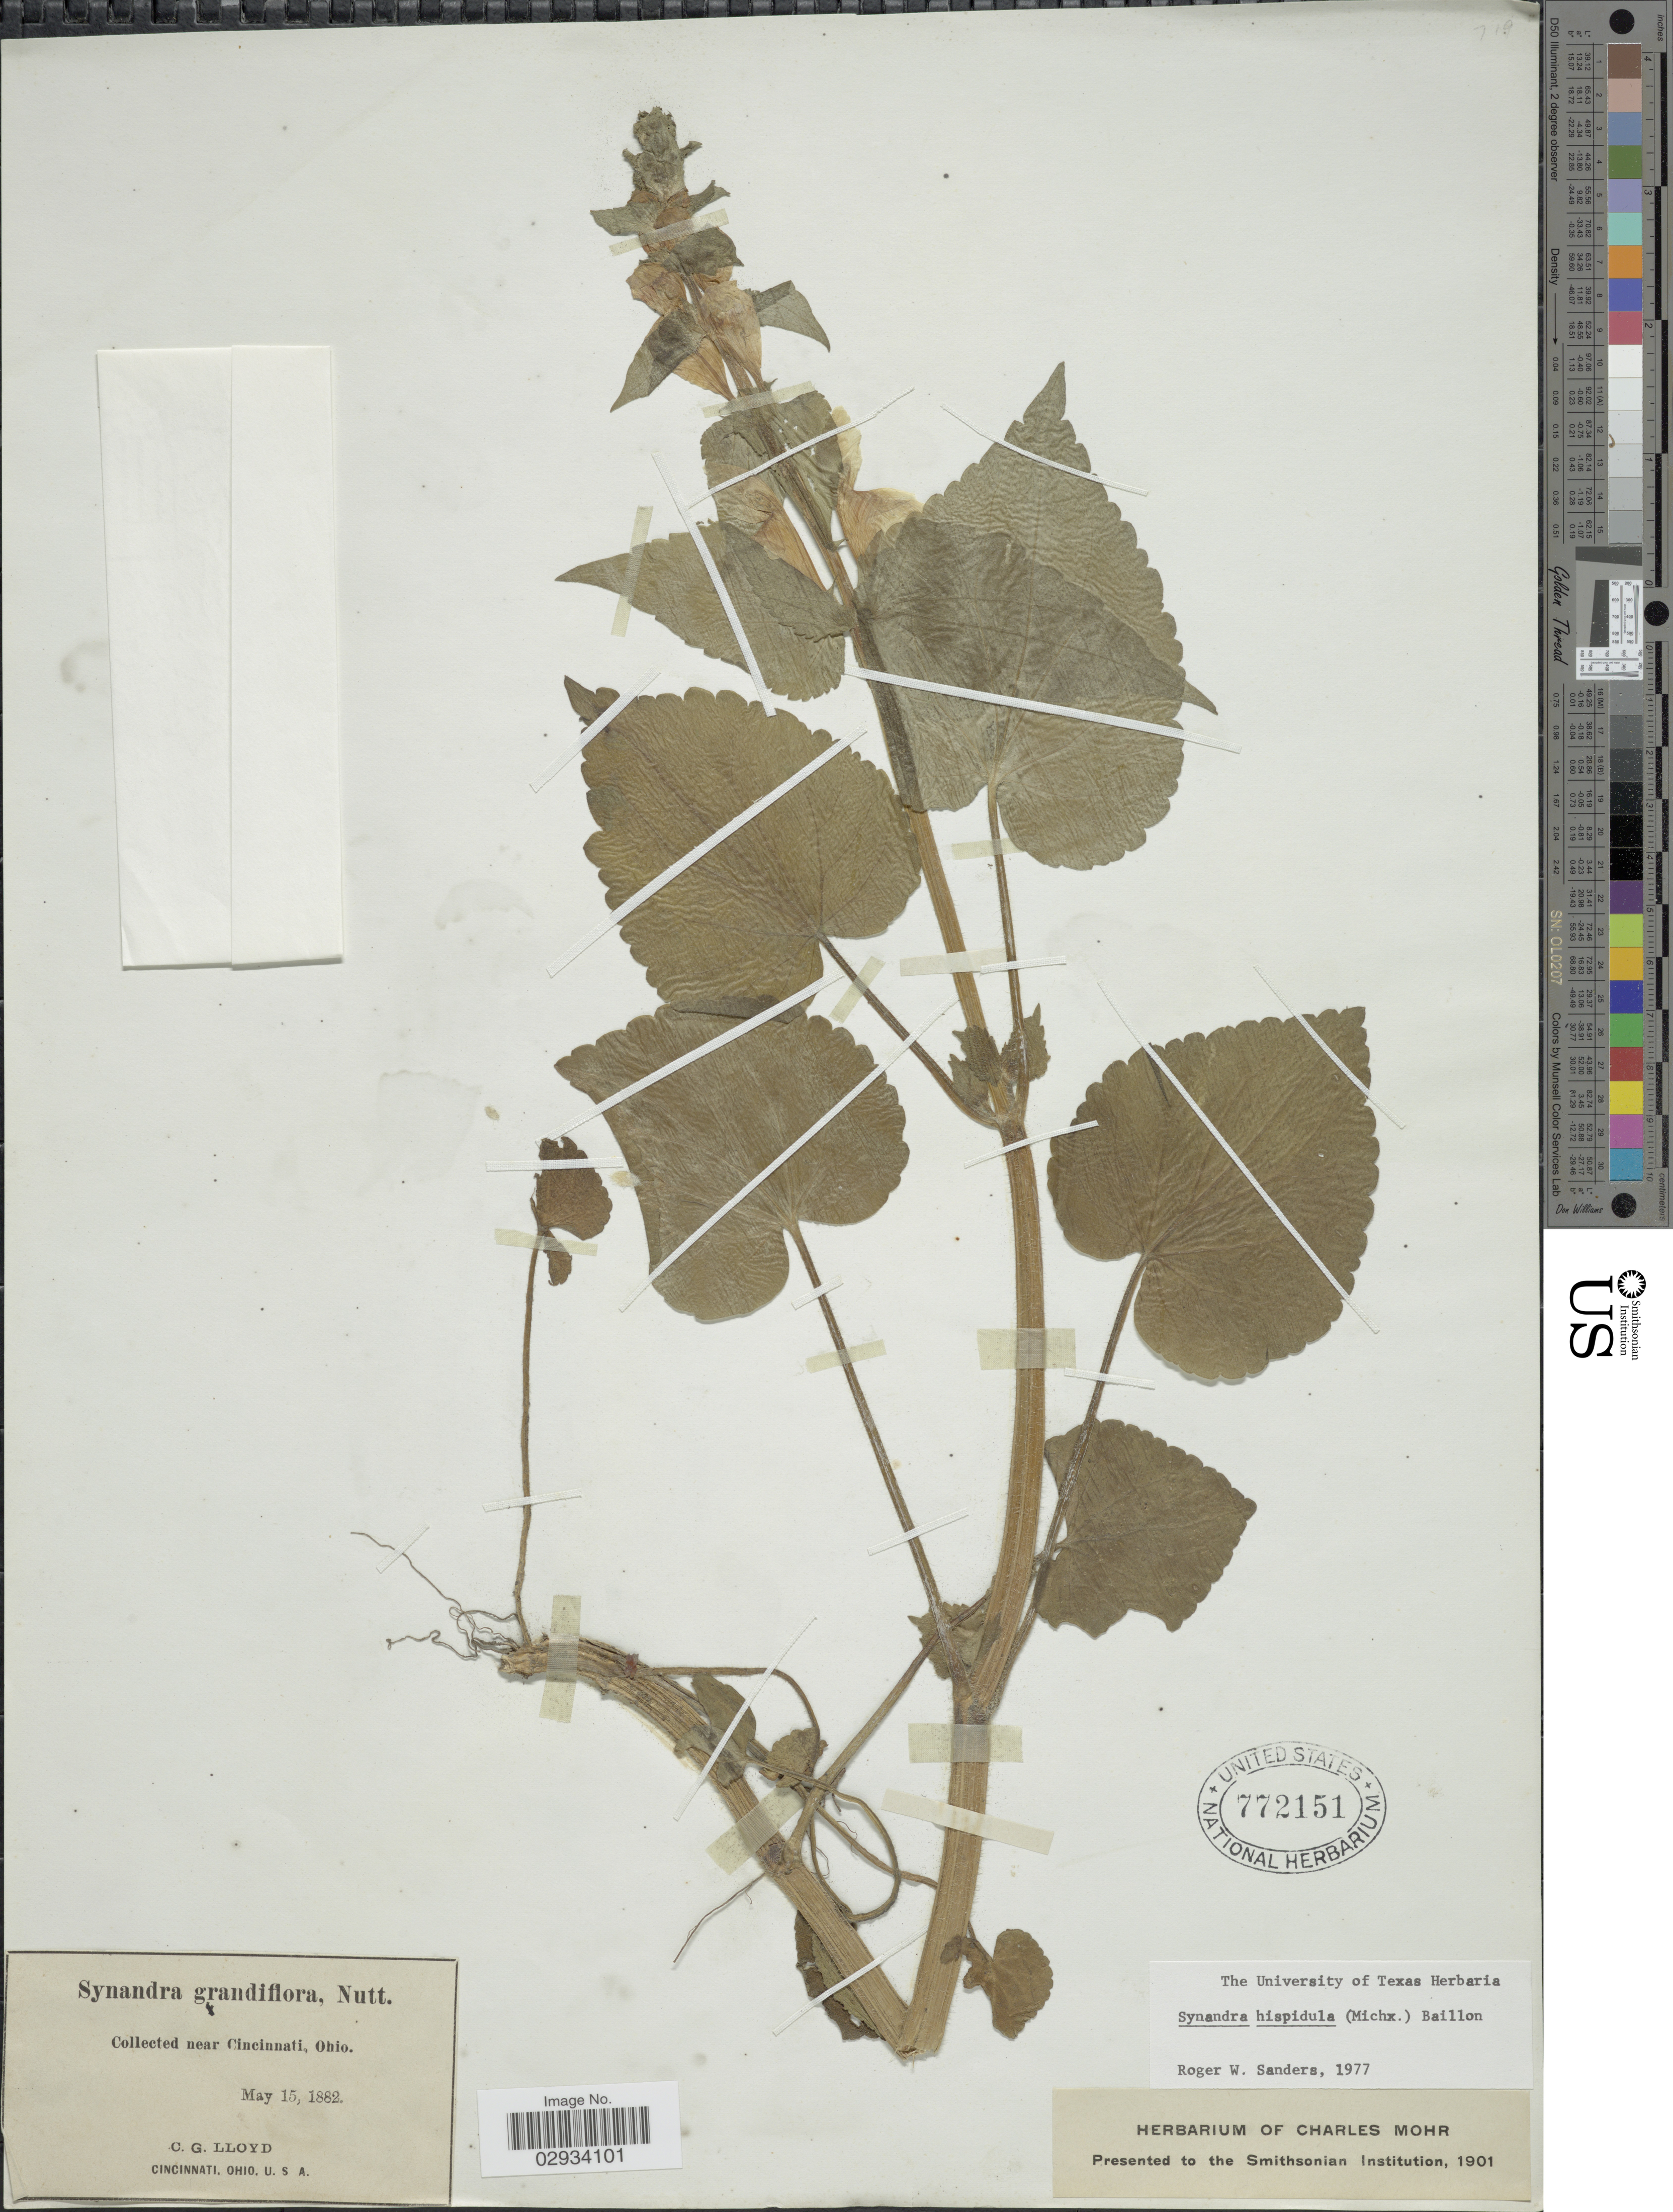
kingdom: Plantae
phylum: Tracheophyta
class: Magnoliopsida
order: Lamiales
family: Lamiaceae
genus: Synandra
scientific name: Synandra hispidula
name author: (Michx.) Baill.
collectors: C. G. Lloyd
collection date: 1882-05-15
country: United States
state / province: Ohio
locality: Near Cincinnati.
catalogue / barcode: US 772151